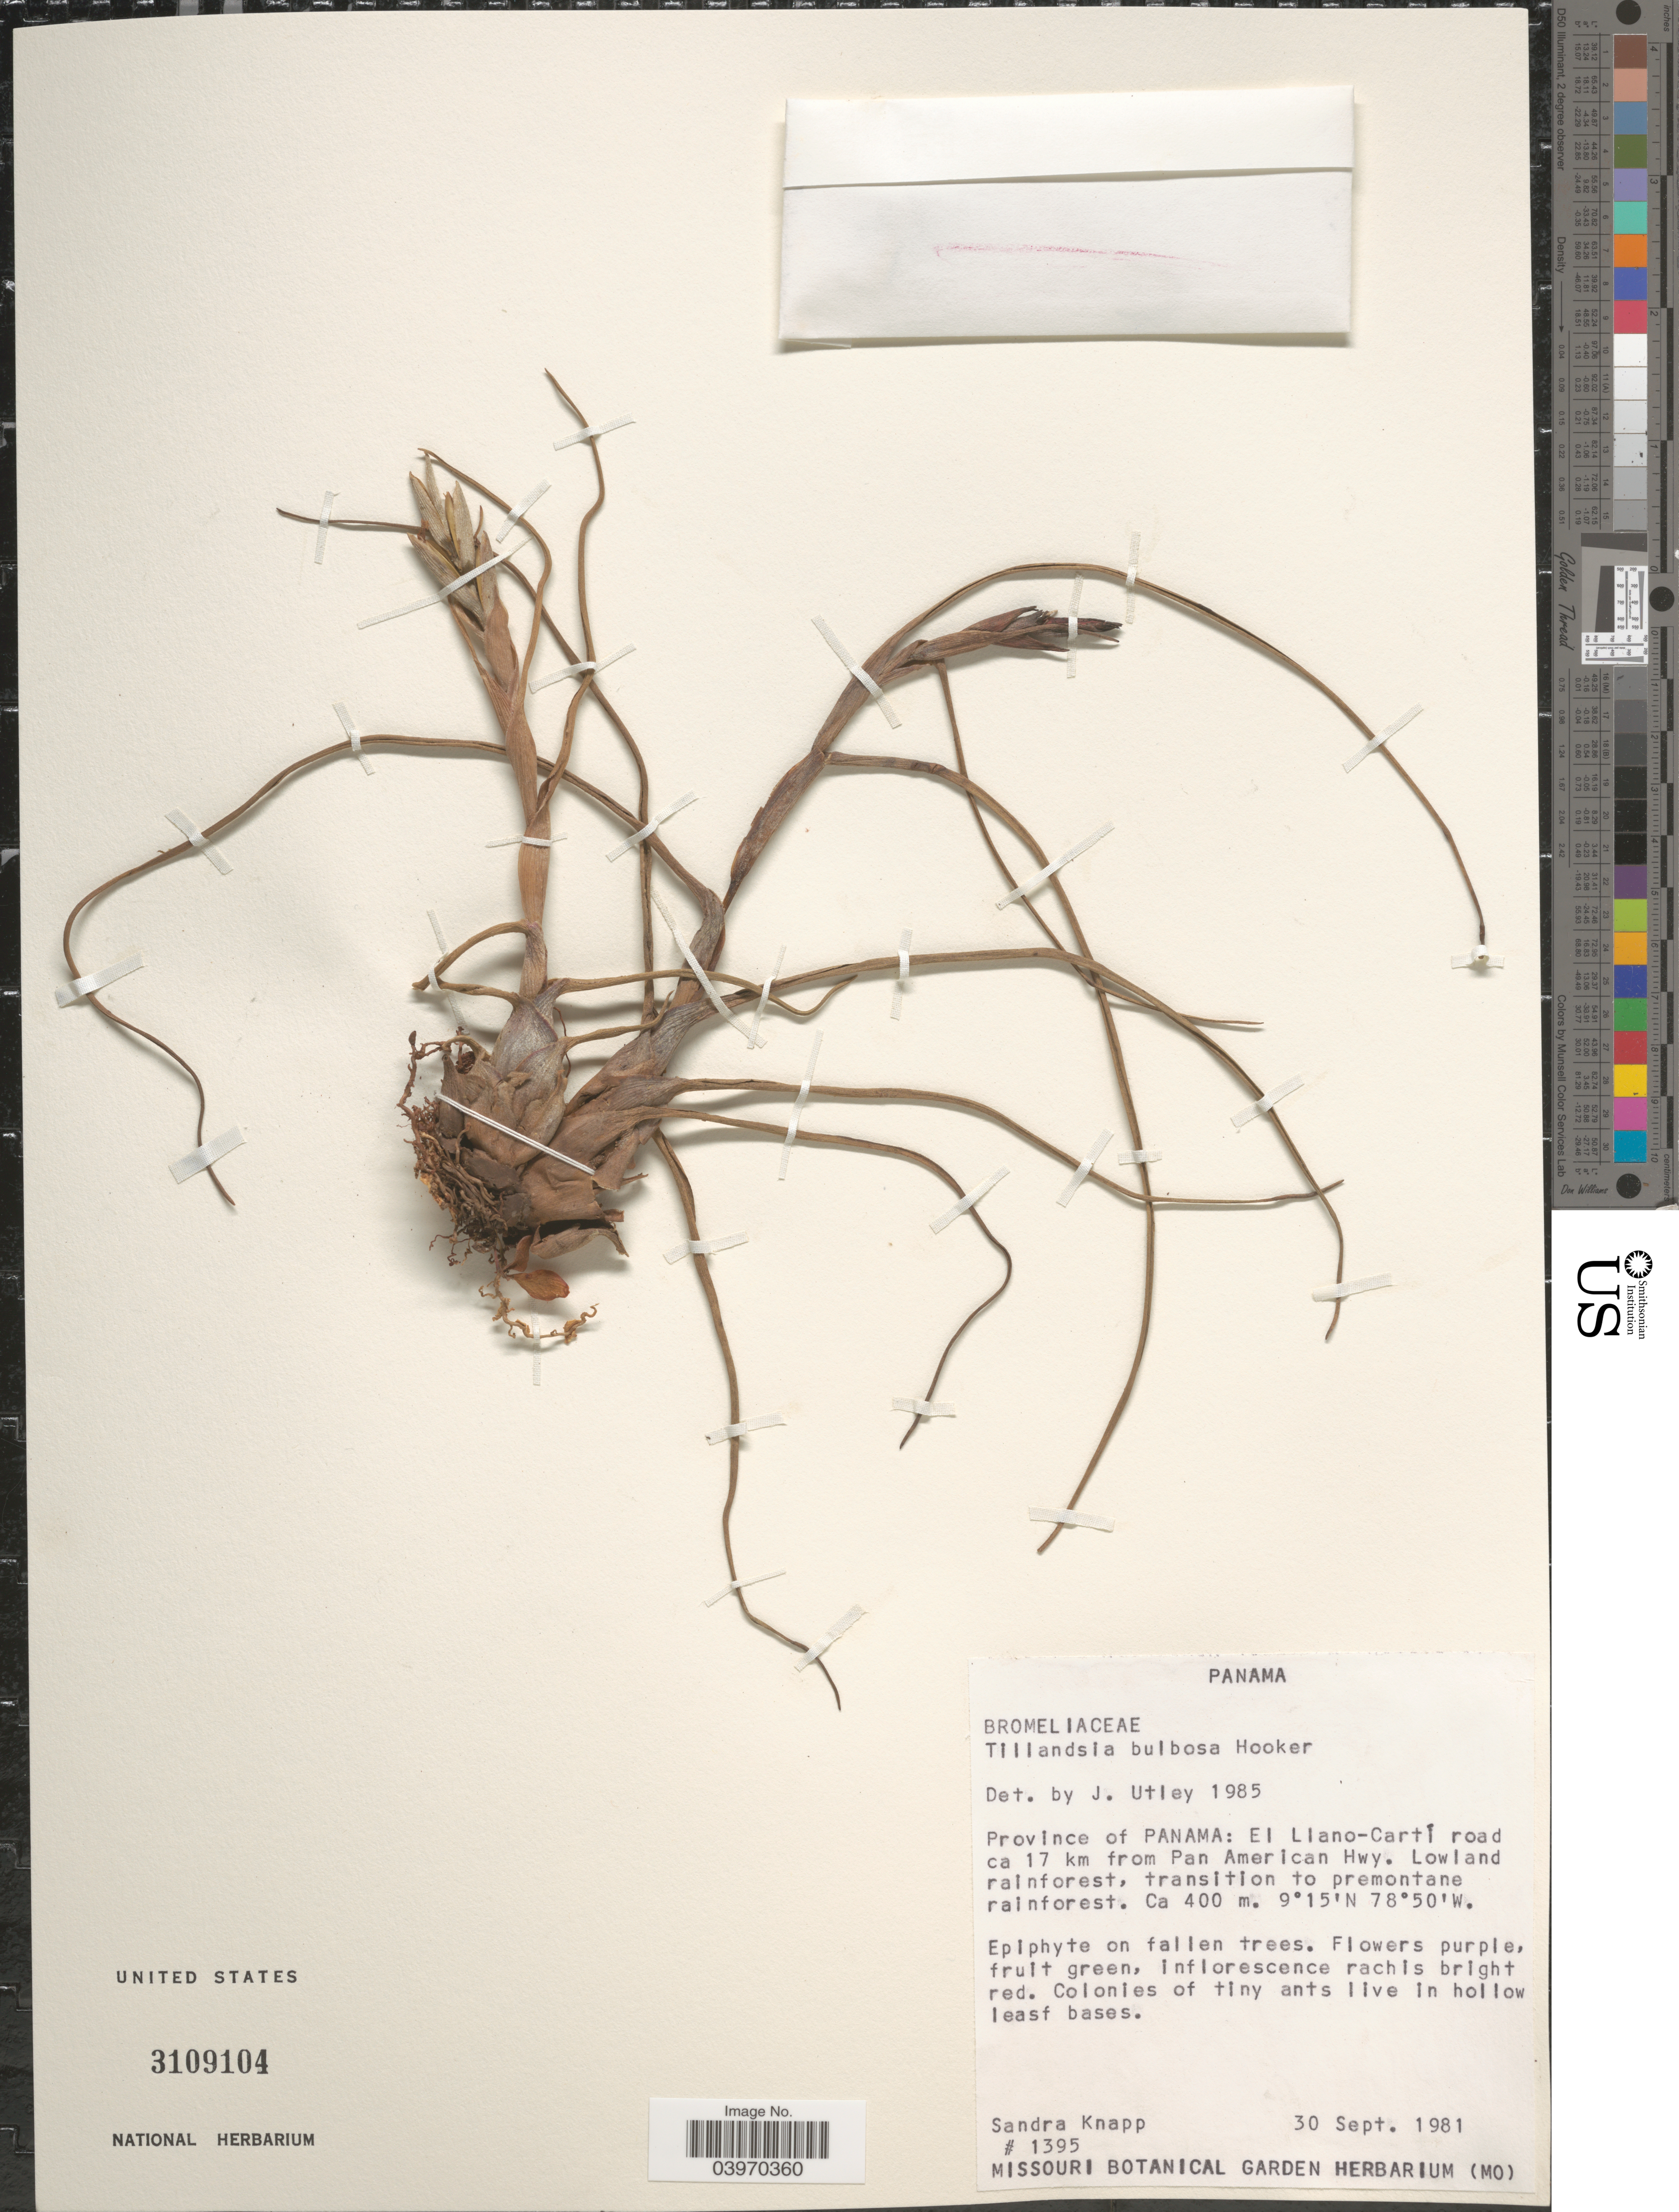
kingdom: Plantae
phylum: Tracheophyta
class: Liliopsida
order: Poales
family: Bromeliaceae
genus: Tillandsia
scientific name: Tillandsia bulbosa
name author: Hook.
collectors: S. Knapp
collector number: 1395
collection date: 1981-09-30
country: Panama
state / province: Panamá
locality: El Llano-Cartí road ca 17 km from Pan American Hwy. Lowland rainforest, transition to premontane rainforest.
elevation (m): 400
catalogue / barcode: US 3109104